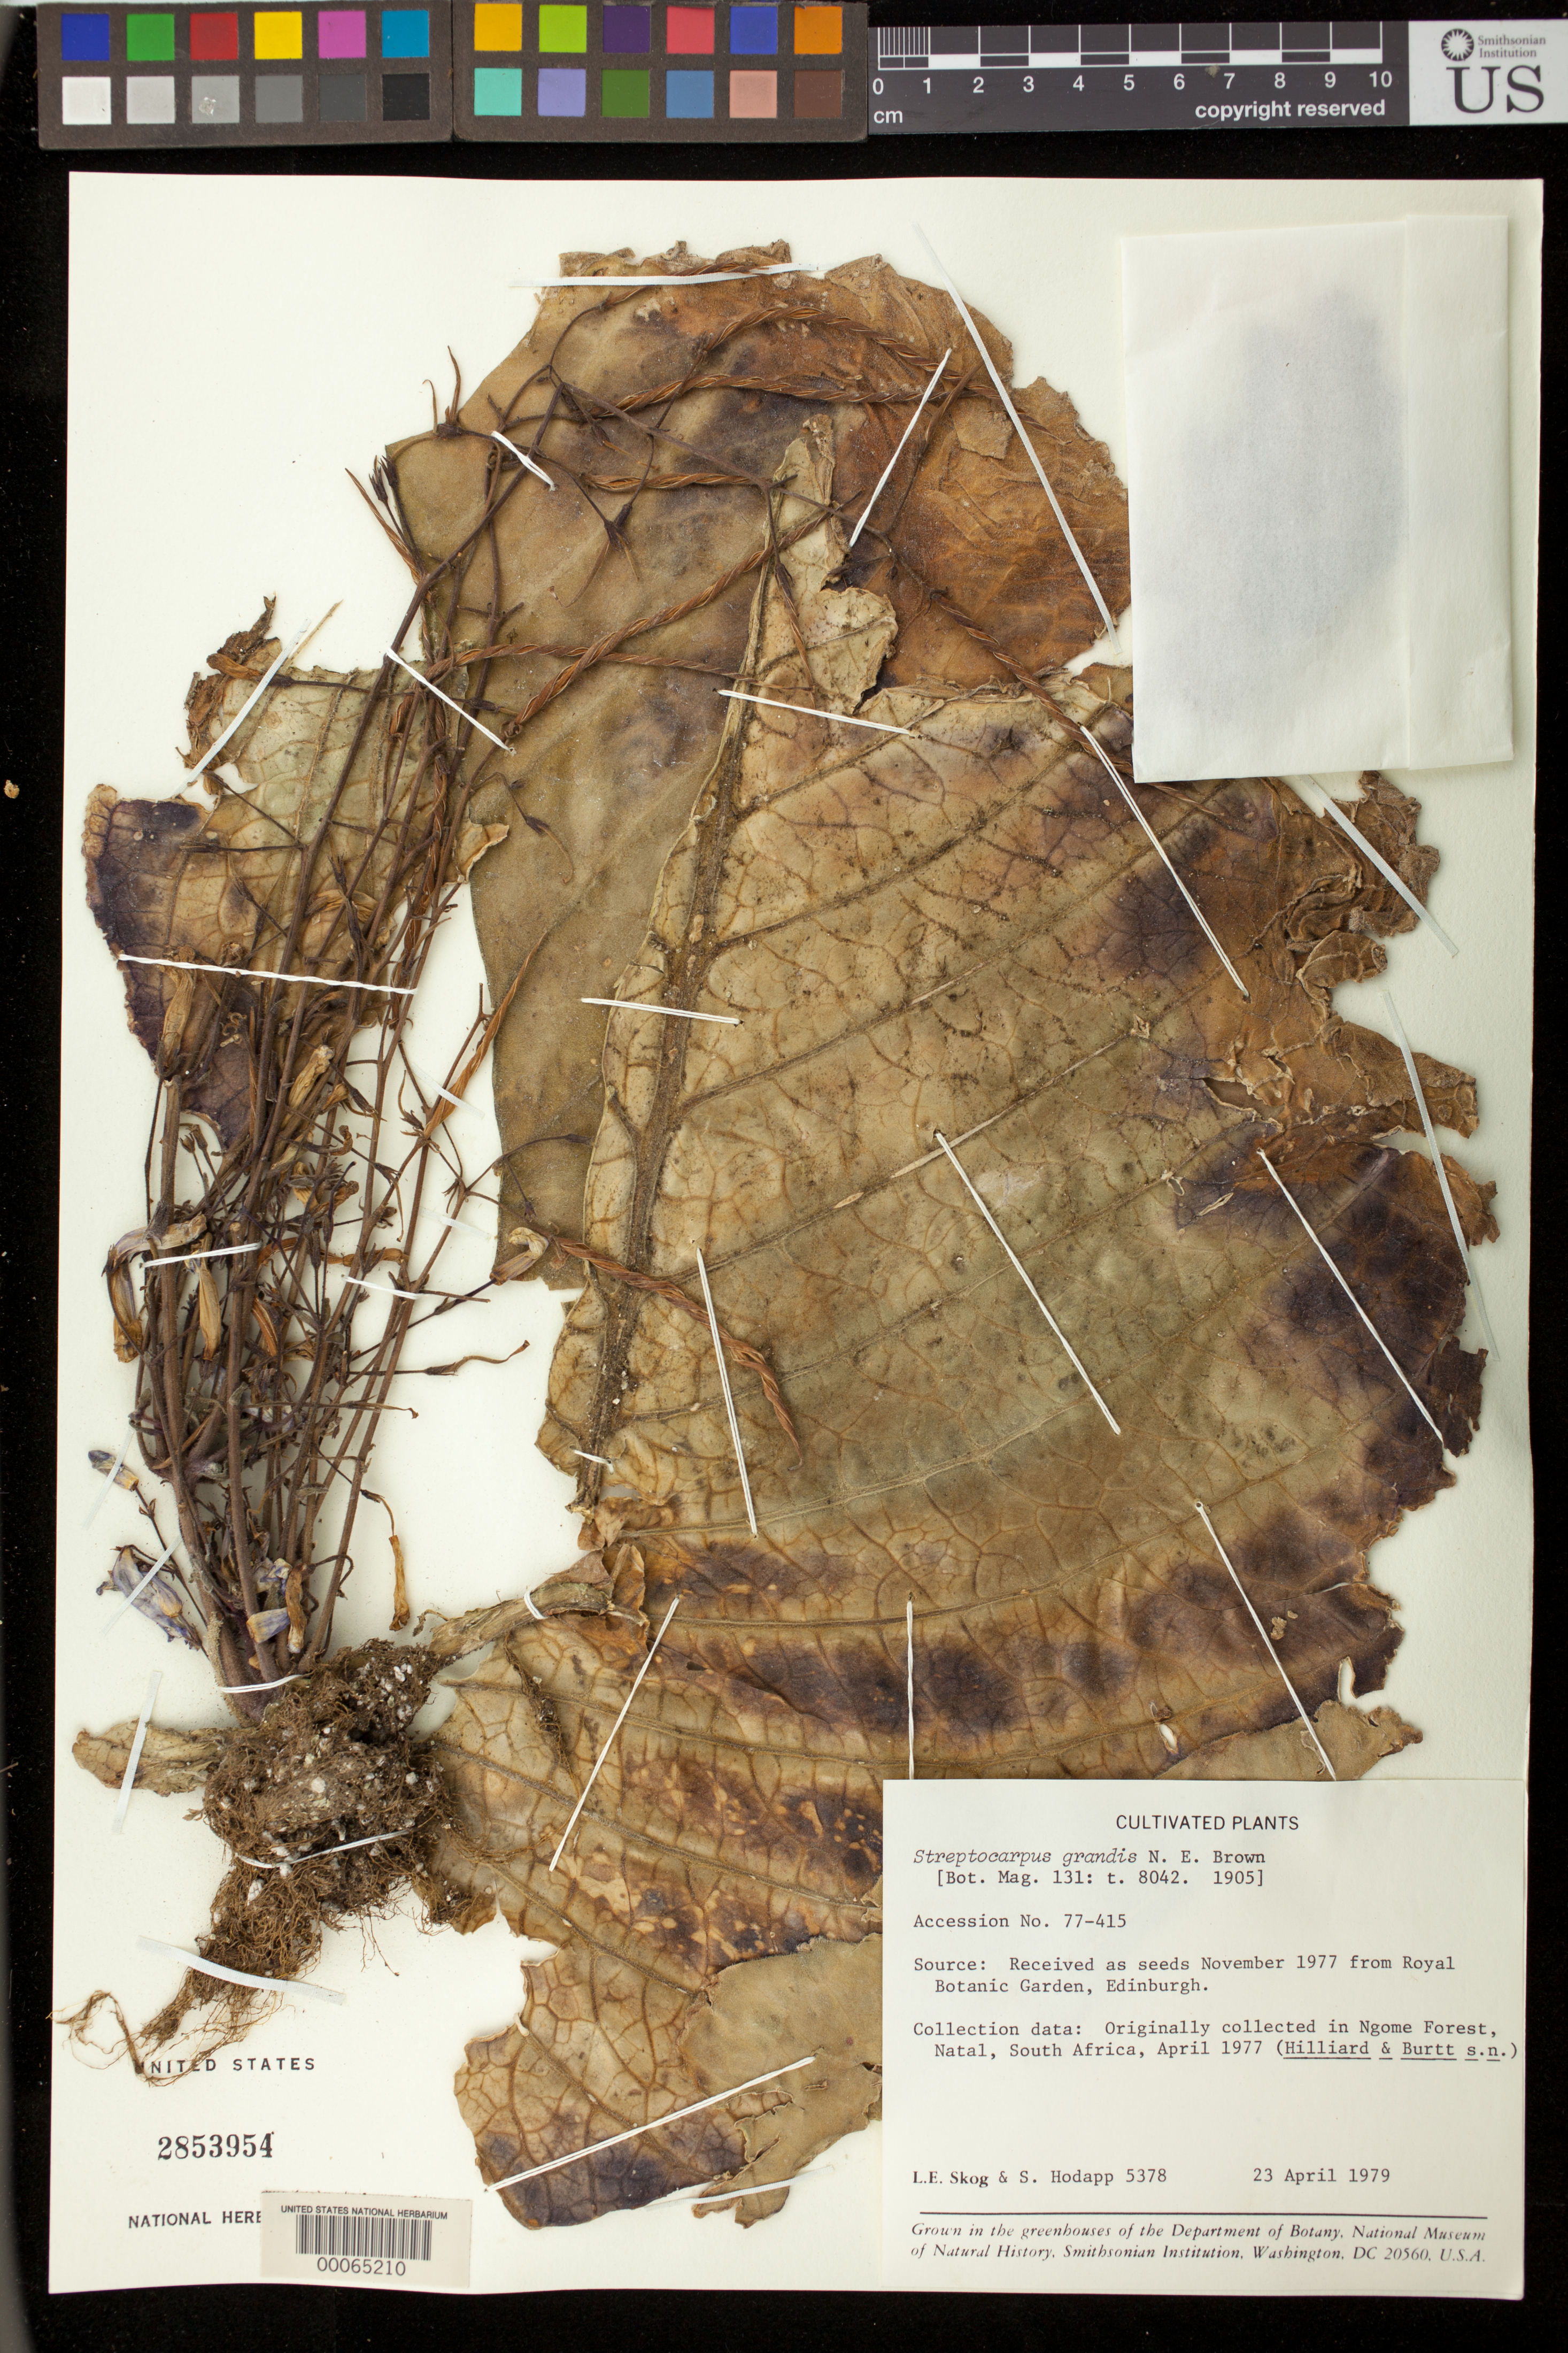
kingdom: Plantae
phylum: Tracheophyta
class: Magnoliopsida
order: Lamiales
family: Gesneriaceae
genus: Streptocarpus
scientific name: Streptocarpus grandis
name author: N.E. Br.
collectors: L. E. Skog & S. Hodapp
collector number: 5378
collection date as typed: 23 Apr 1979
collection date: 1979-04-23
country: South Africa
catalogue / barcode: US 2853954